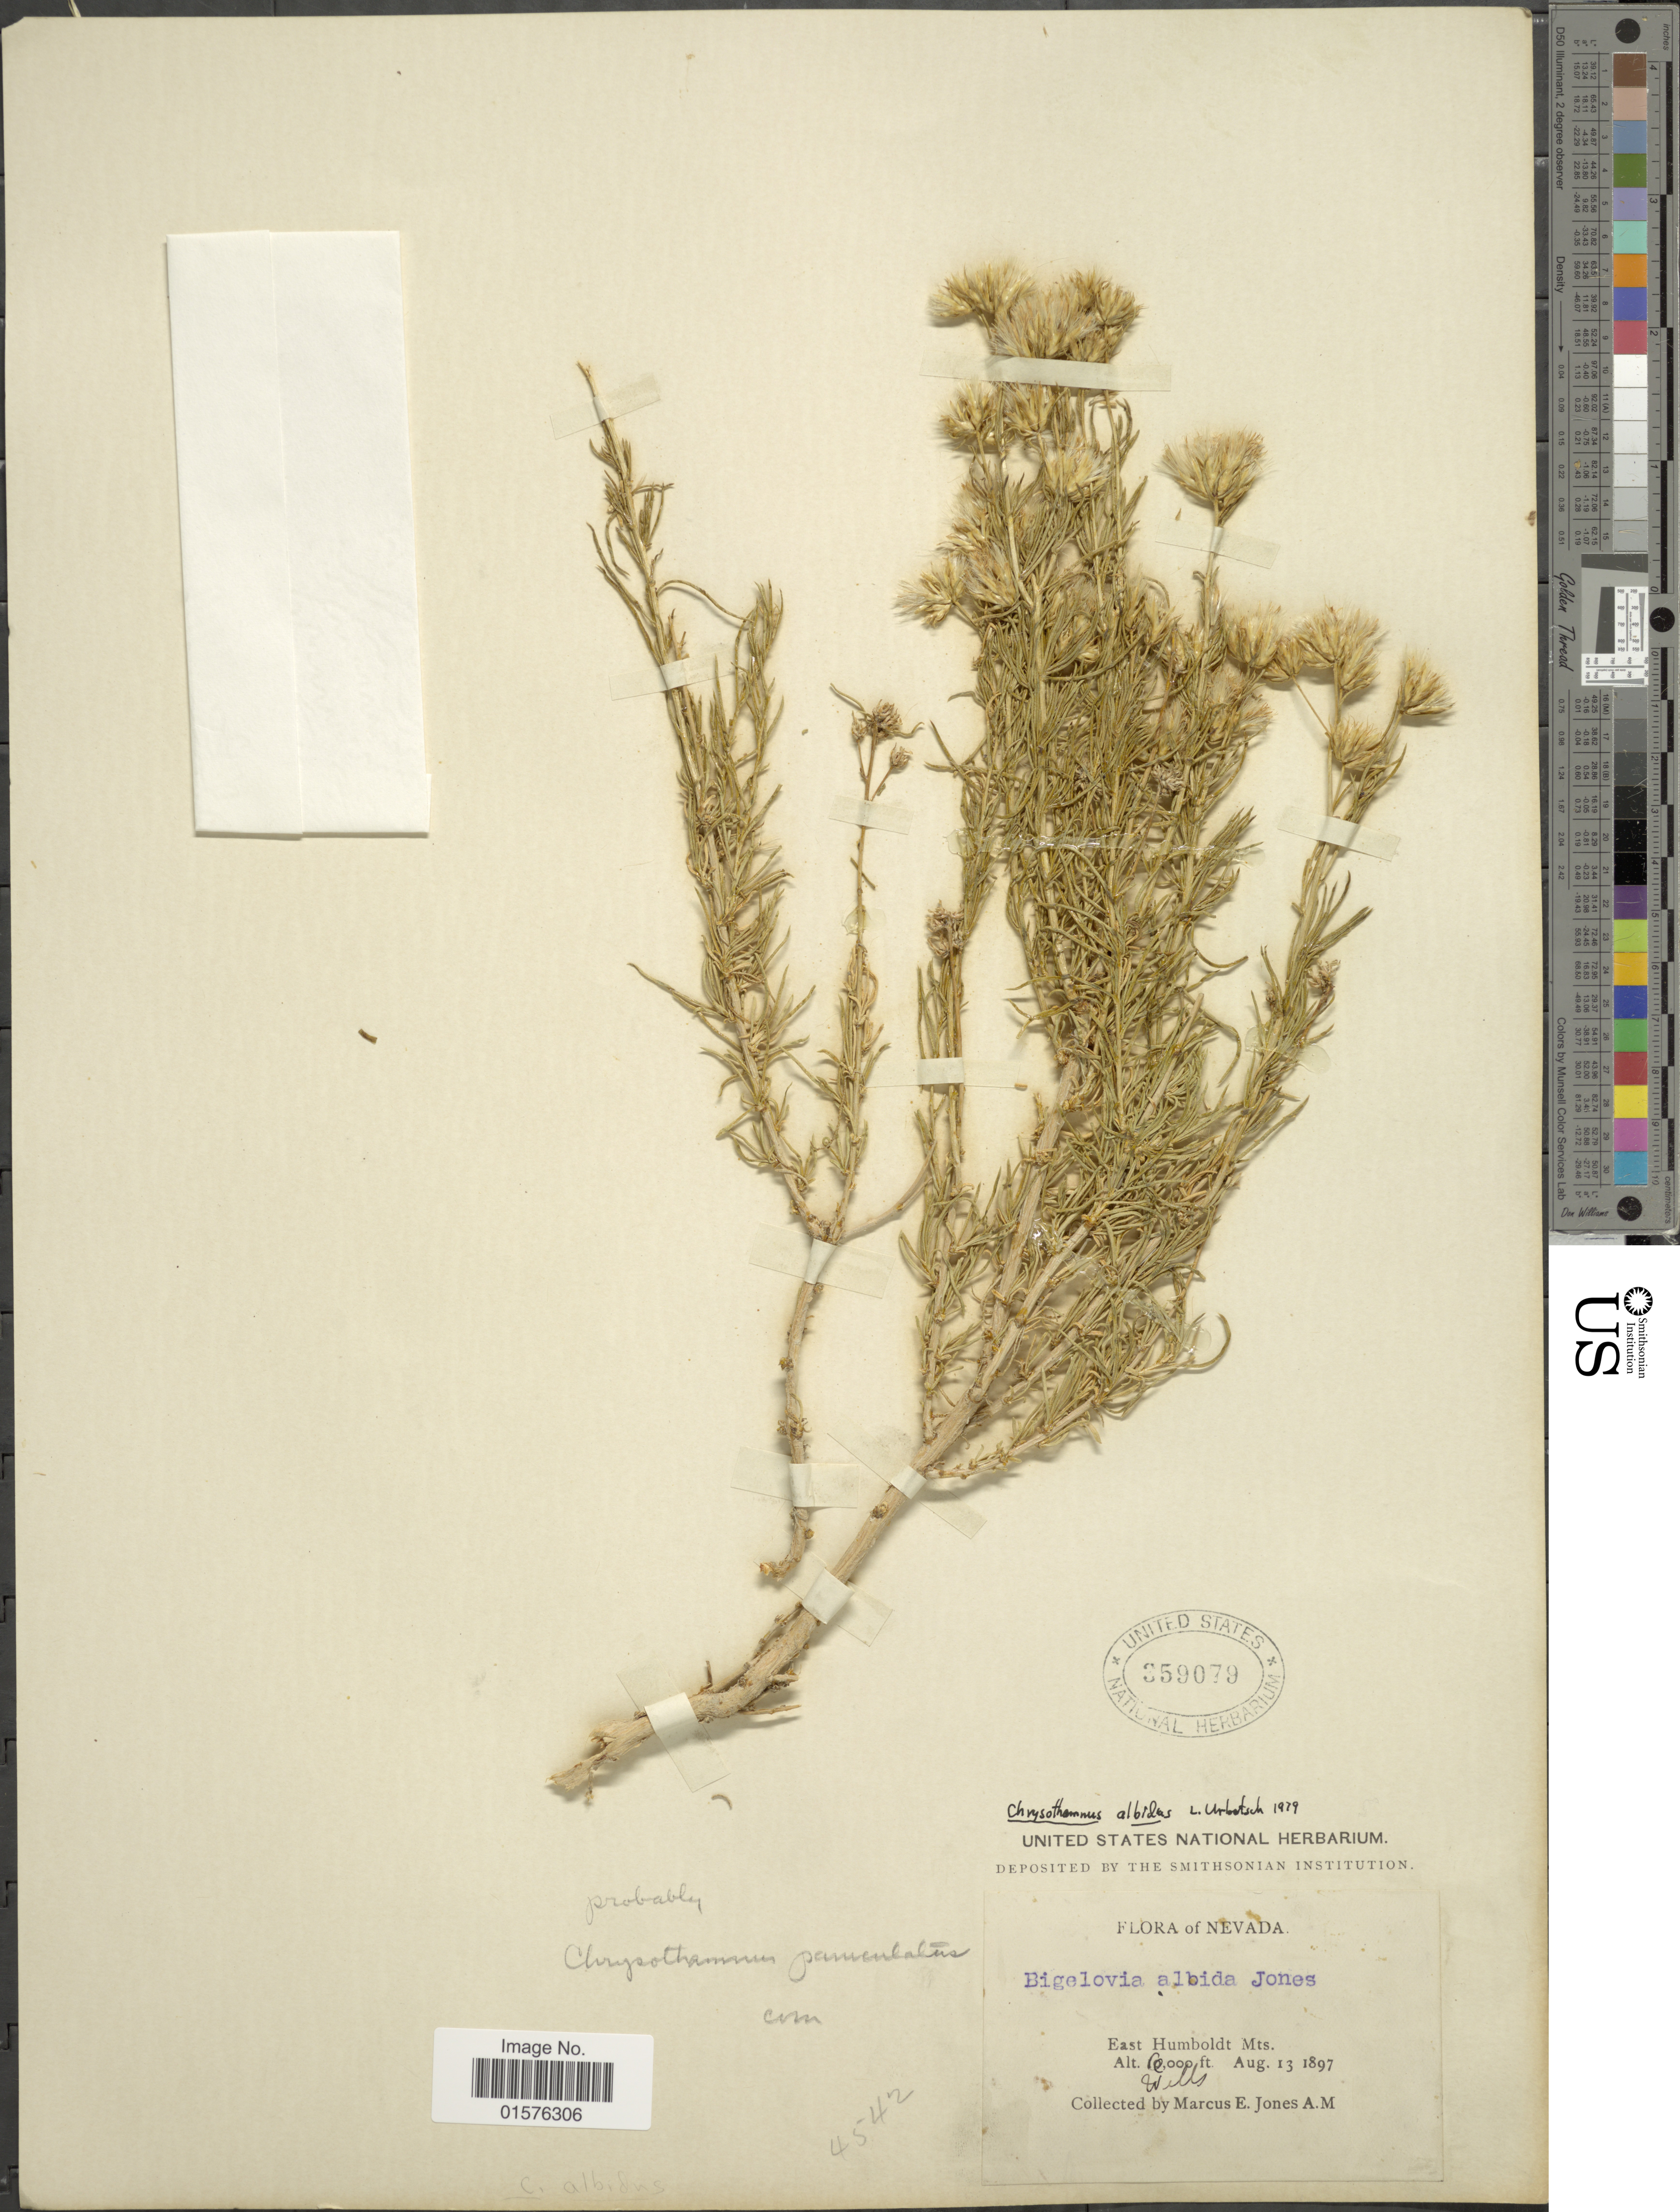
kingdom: Plantae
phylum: Tracheophyta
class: Magnoliopsida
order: Asterales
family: Asteraceae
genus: Ericameria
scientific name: Ericameria albida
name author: (M.E. Jones ex A. Gray) L.C. Anderson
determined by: Urbatsch, Lowell E., Curator (LSU), Louisiana State University (UNITED STATES)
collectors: M. E. Jones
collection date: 1897-08-13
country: United States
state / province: Nevada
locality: East Humboldt Mts.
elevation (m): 1829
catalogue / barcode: US 359079